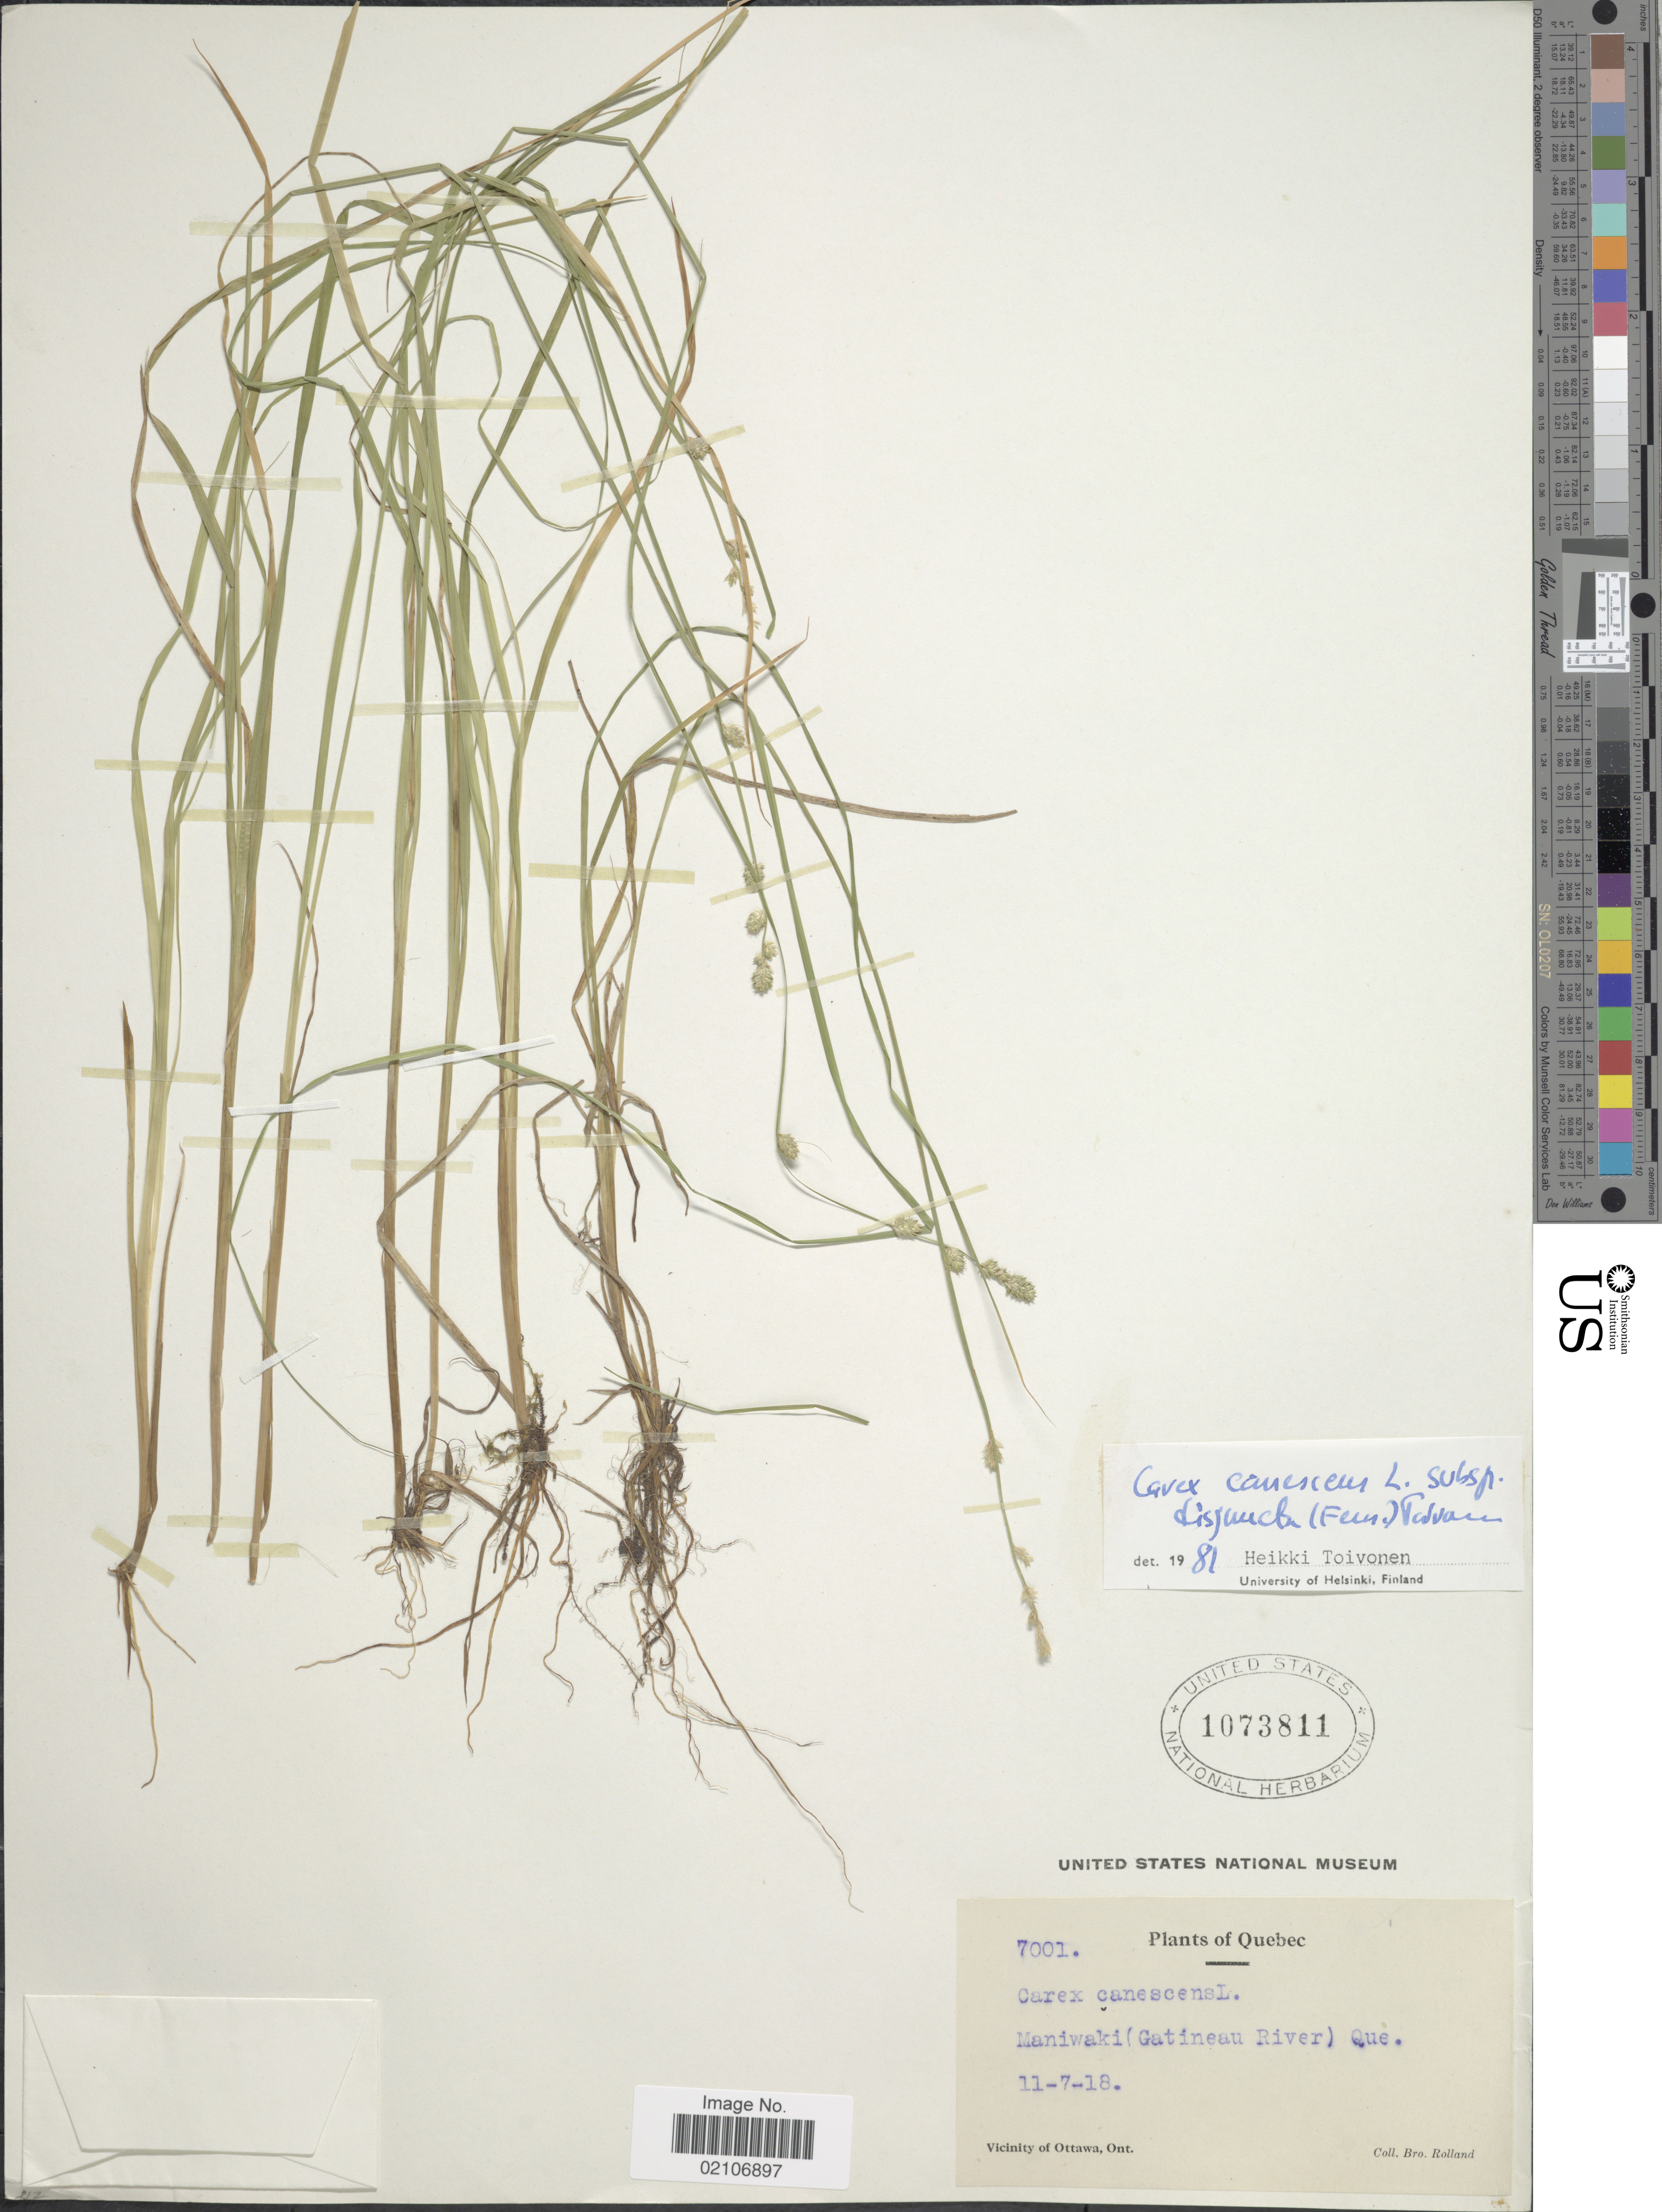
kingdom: Plantae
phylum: Tracheophyta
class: Liliopsida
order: Poales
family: Cyperaceae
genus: Carex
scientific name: Carex canescens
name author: L.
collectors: B. Rolland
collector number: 7001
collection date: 1918-07-11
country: Canada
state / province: Quebec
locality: Quebec, Maniwaki (Gatineau River) Que.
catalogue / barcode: US 1073811